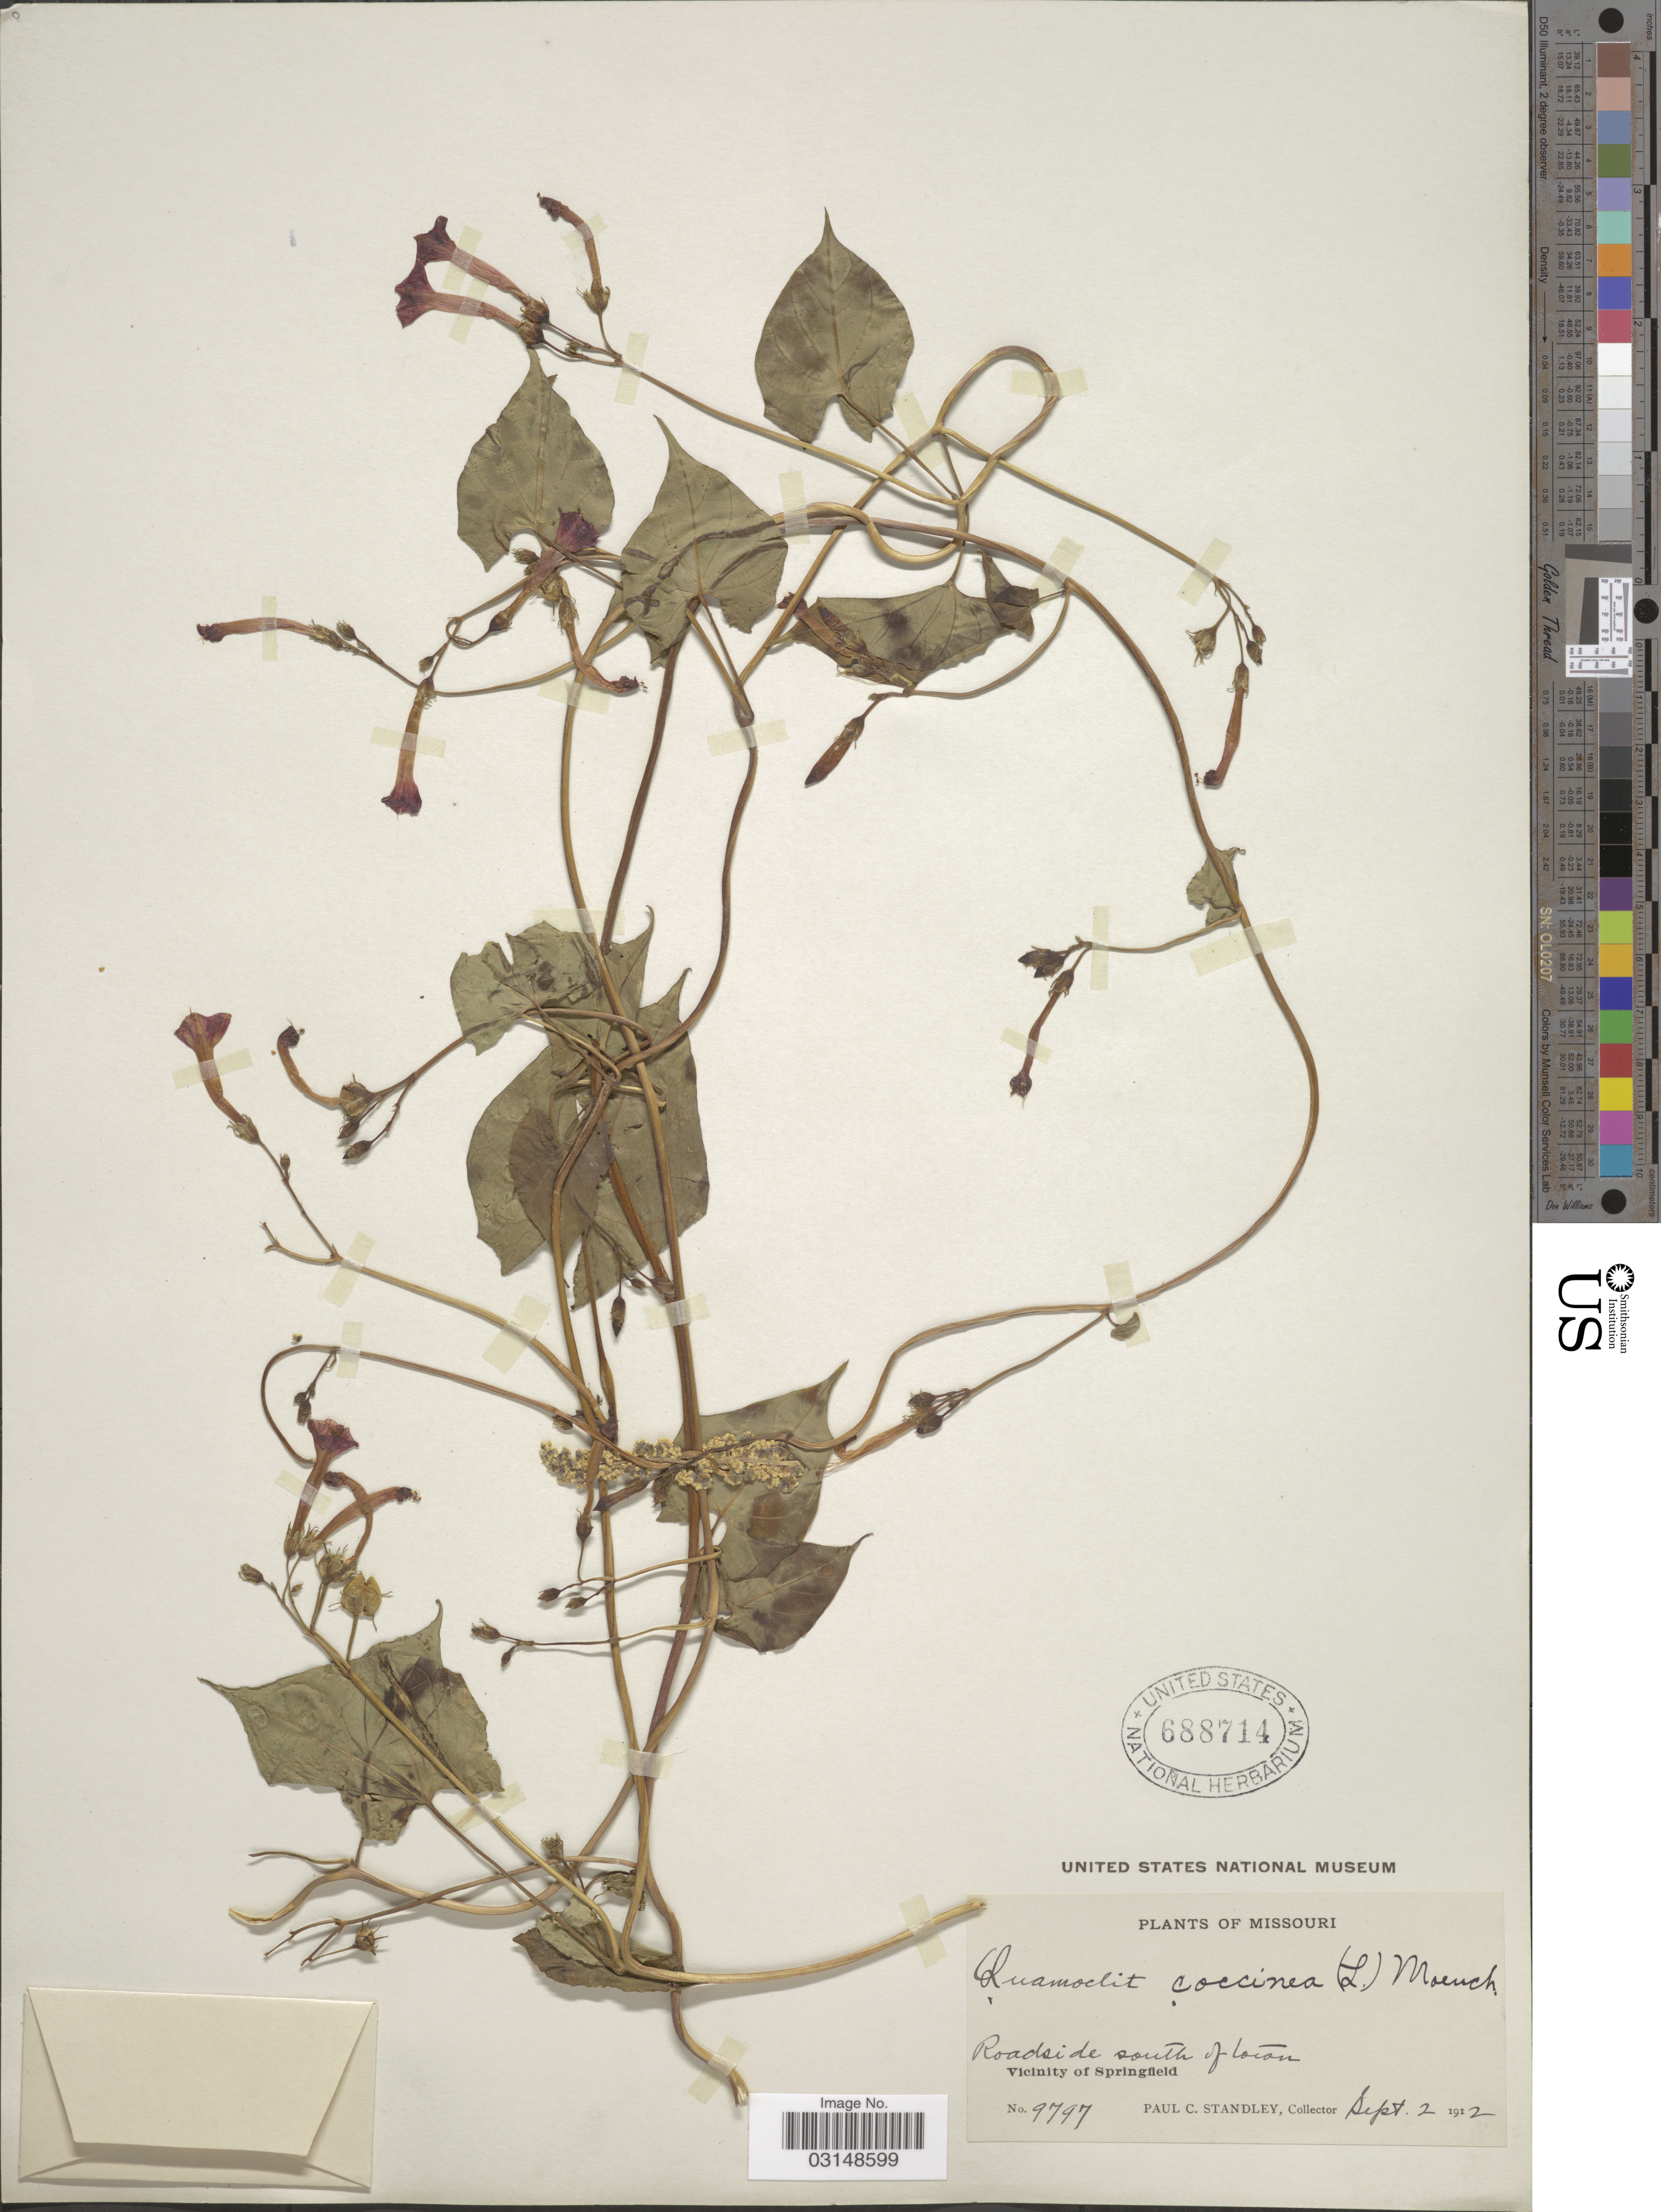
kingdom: Plantae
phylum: Tracheophyta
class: Magnoliopsida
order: Solanales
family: Convolvulaceae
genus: Ipomoea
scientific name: Ipomoea coccinea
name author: L.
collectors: P. C. Standley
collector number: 9797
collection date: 1912-09-02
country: United States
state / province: Missouri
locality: Roadside south of town, Vicinity of Springfield.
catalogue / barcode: US 688714